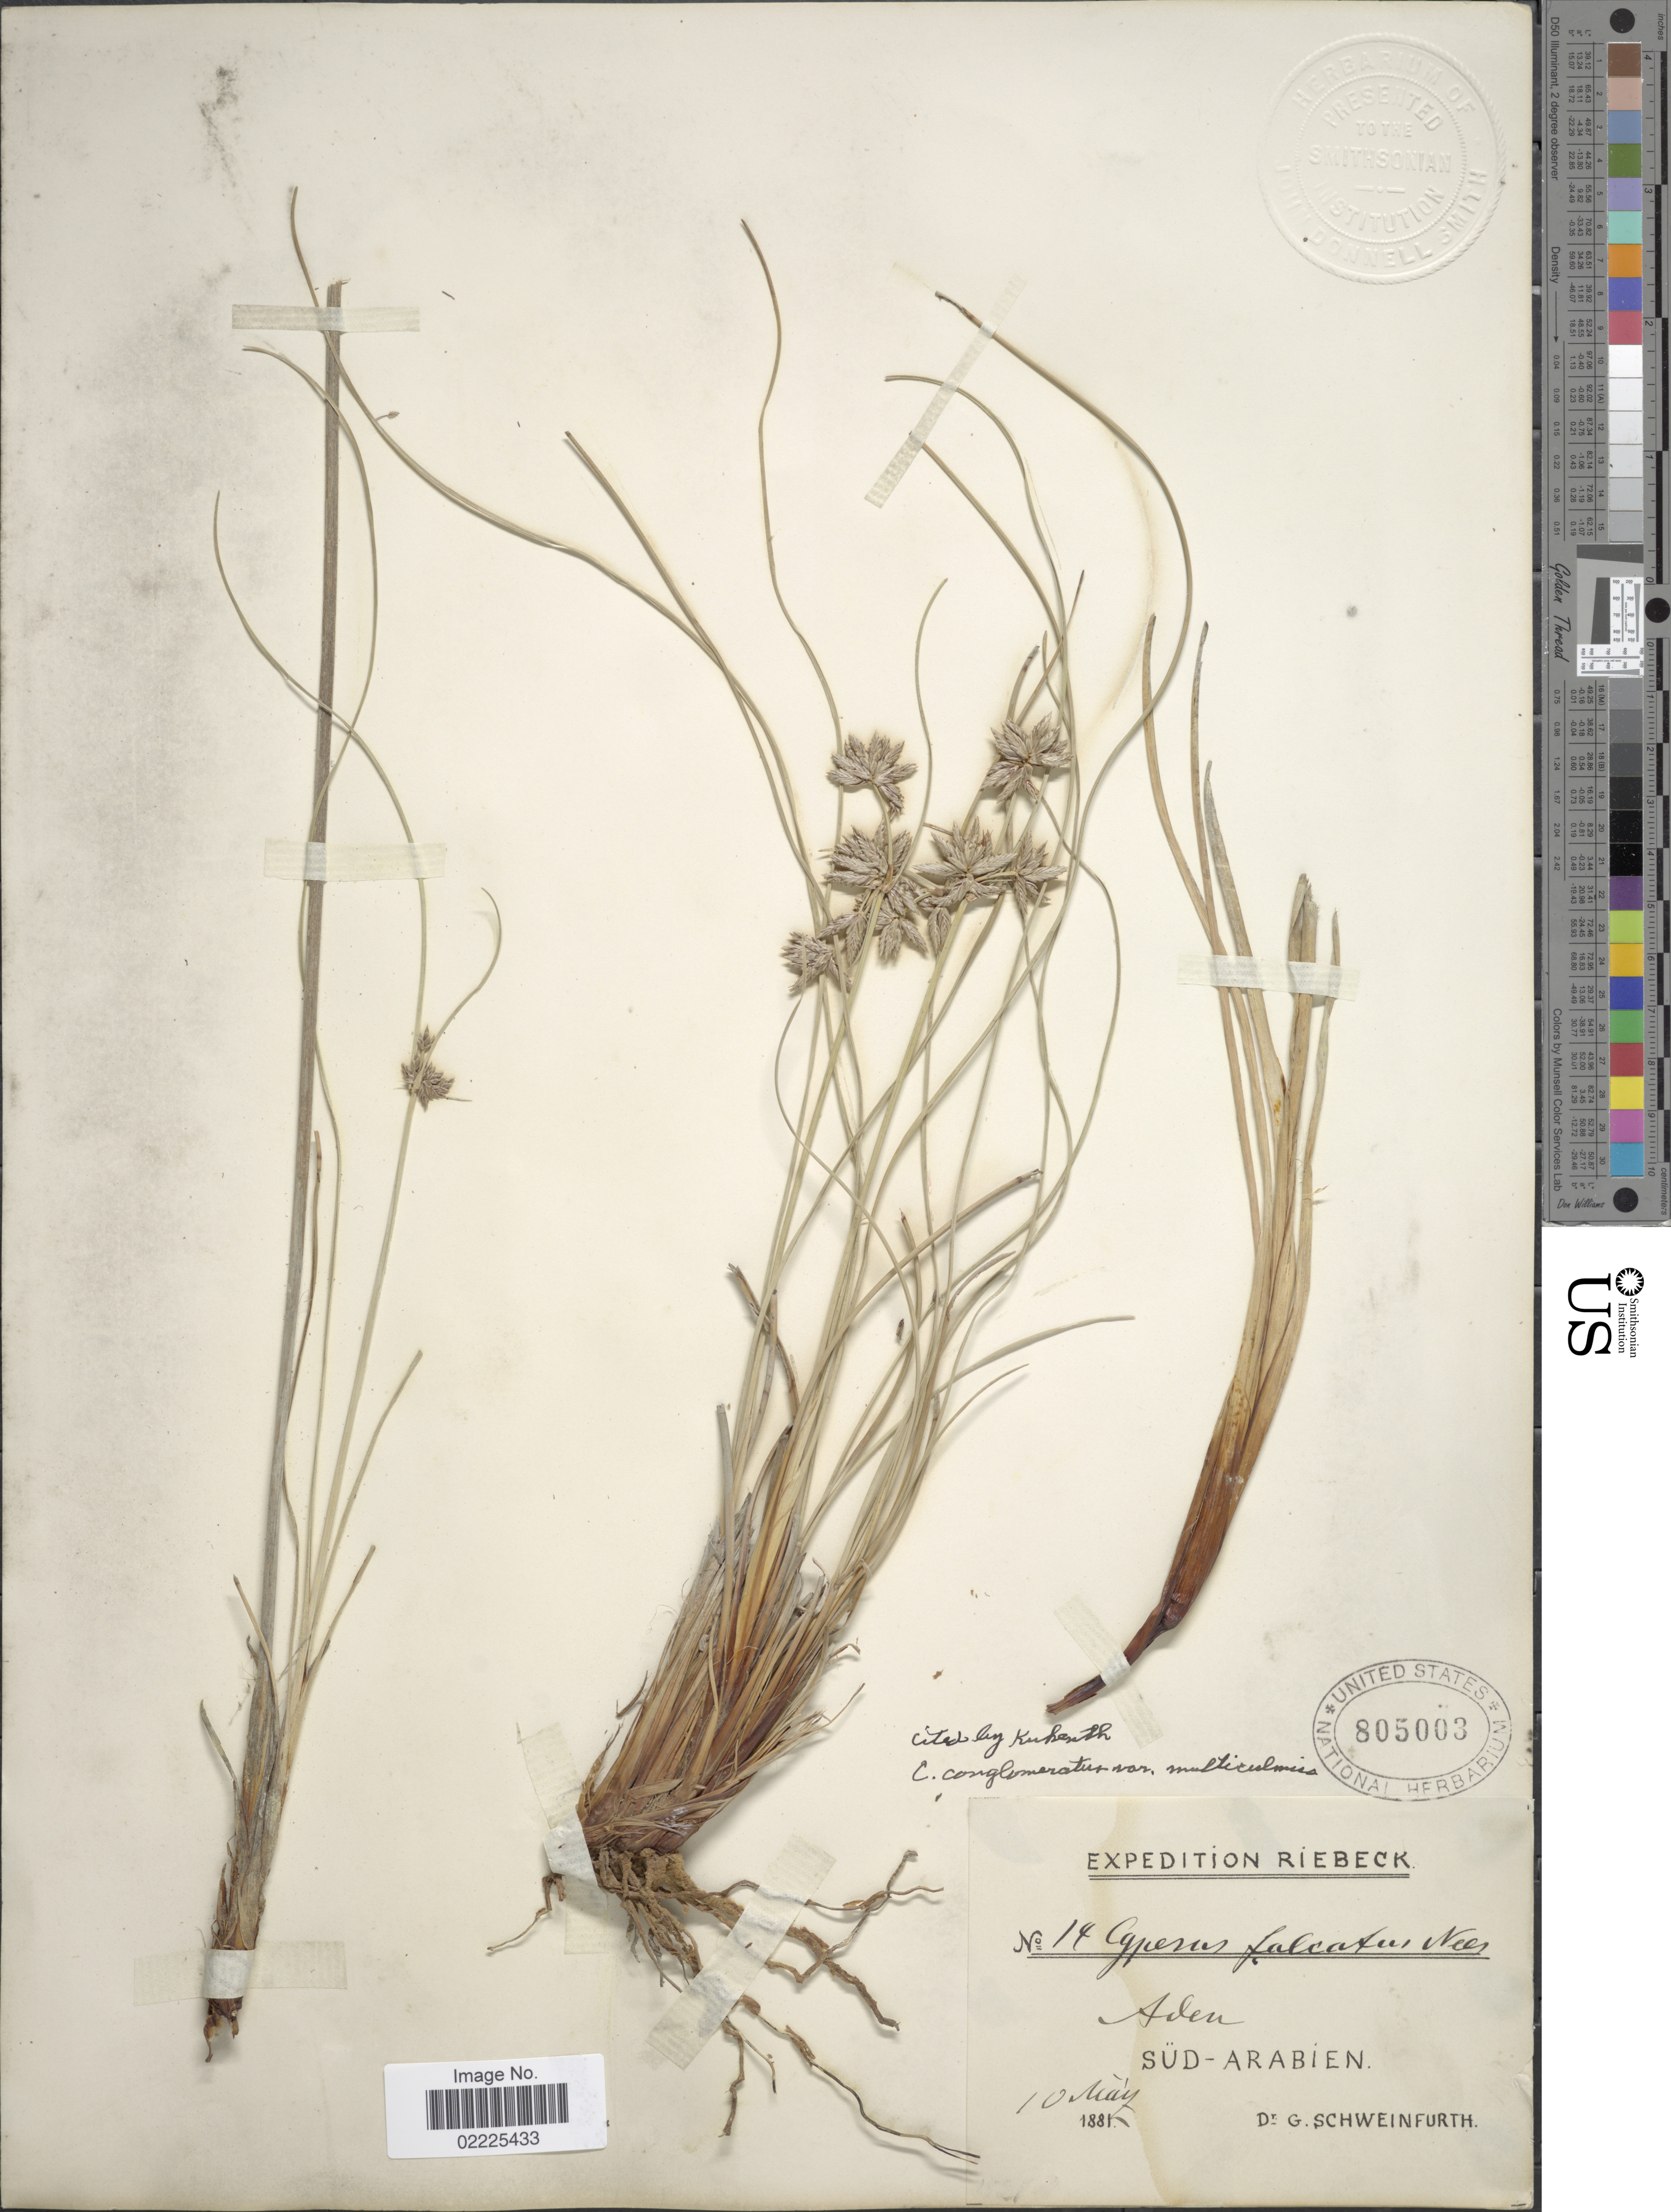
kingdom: Plantae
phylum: Tracheophyta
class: Liliopsida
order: Poales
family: Cyperaceae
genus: Cyperus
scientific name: Cyperus conglomeratus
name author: Rottb.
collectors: G. A. Schweinfurth (herbarium)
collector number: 14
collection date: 1881-05-10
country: Saudi Arabia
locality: Riebeck, Aden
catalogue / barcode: US 805003